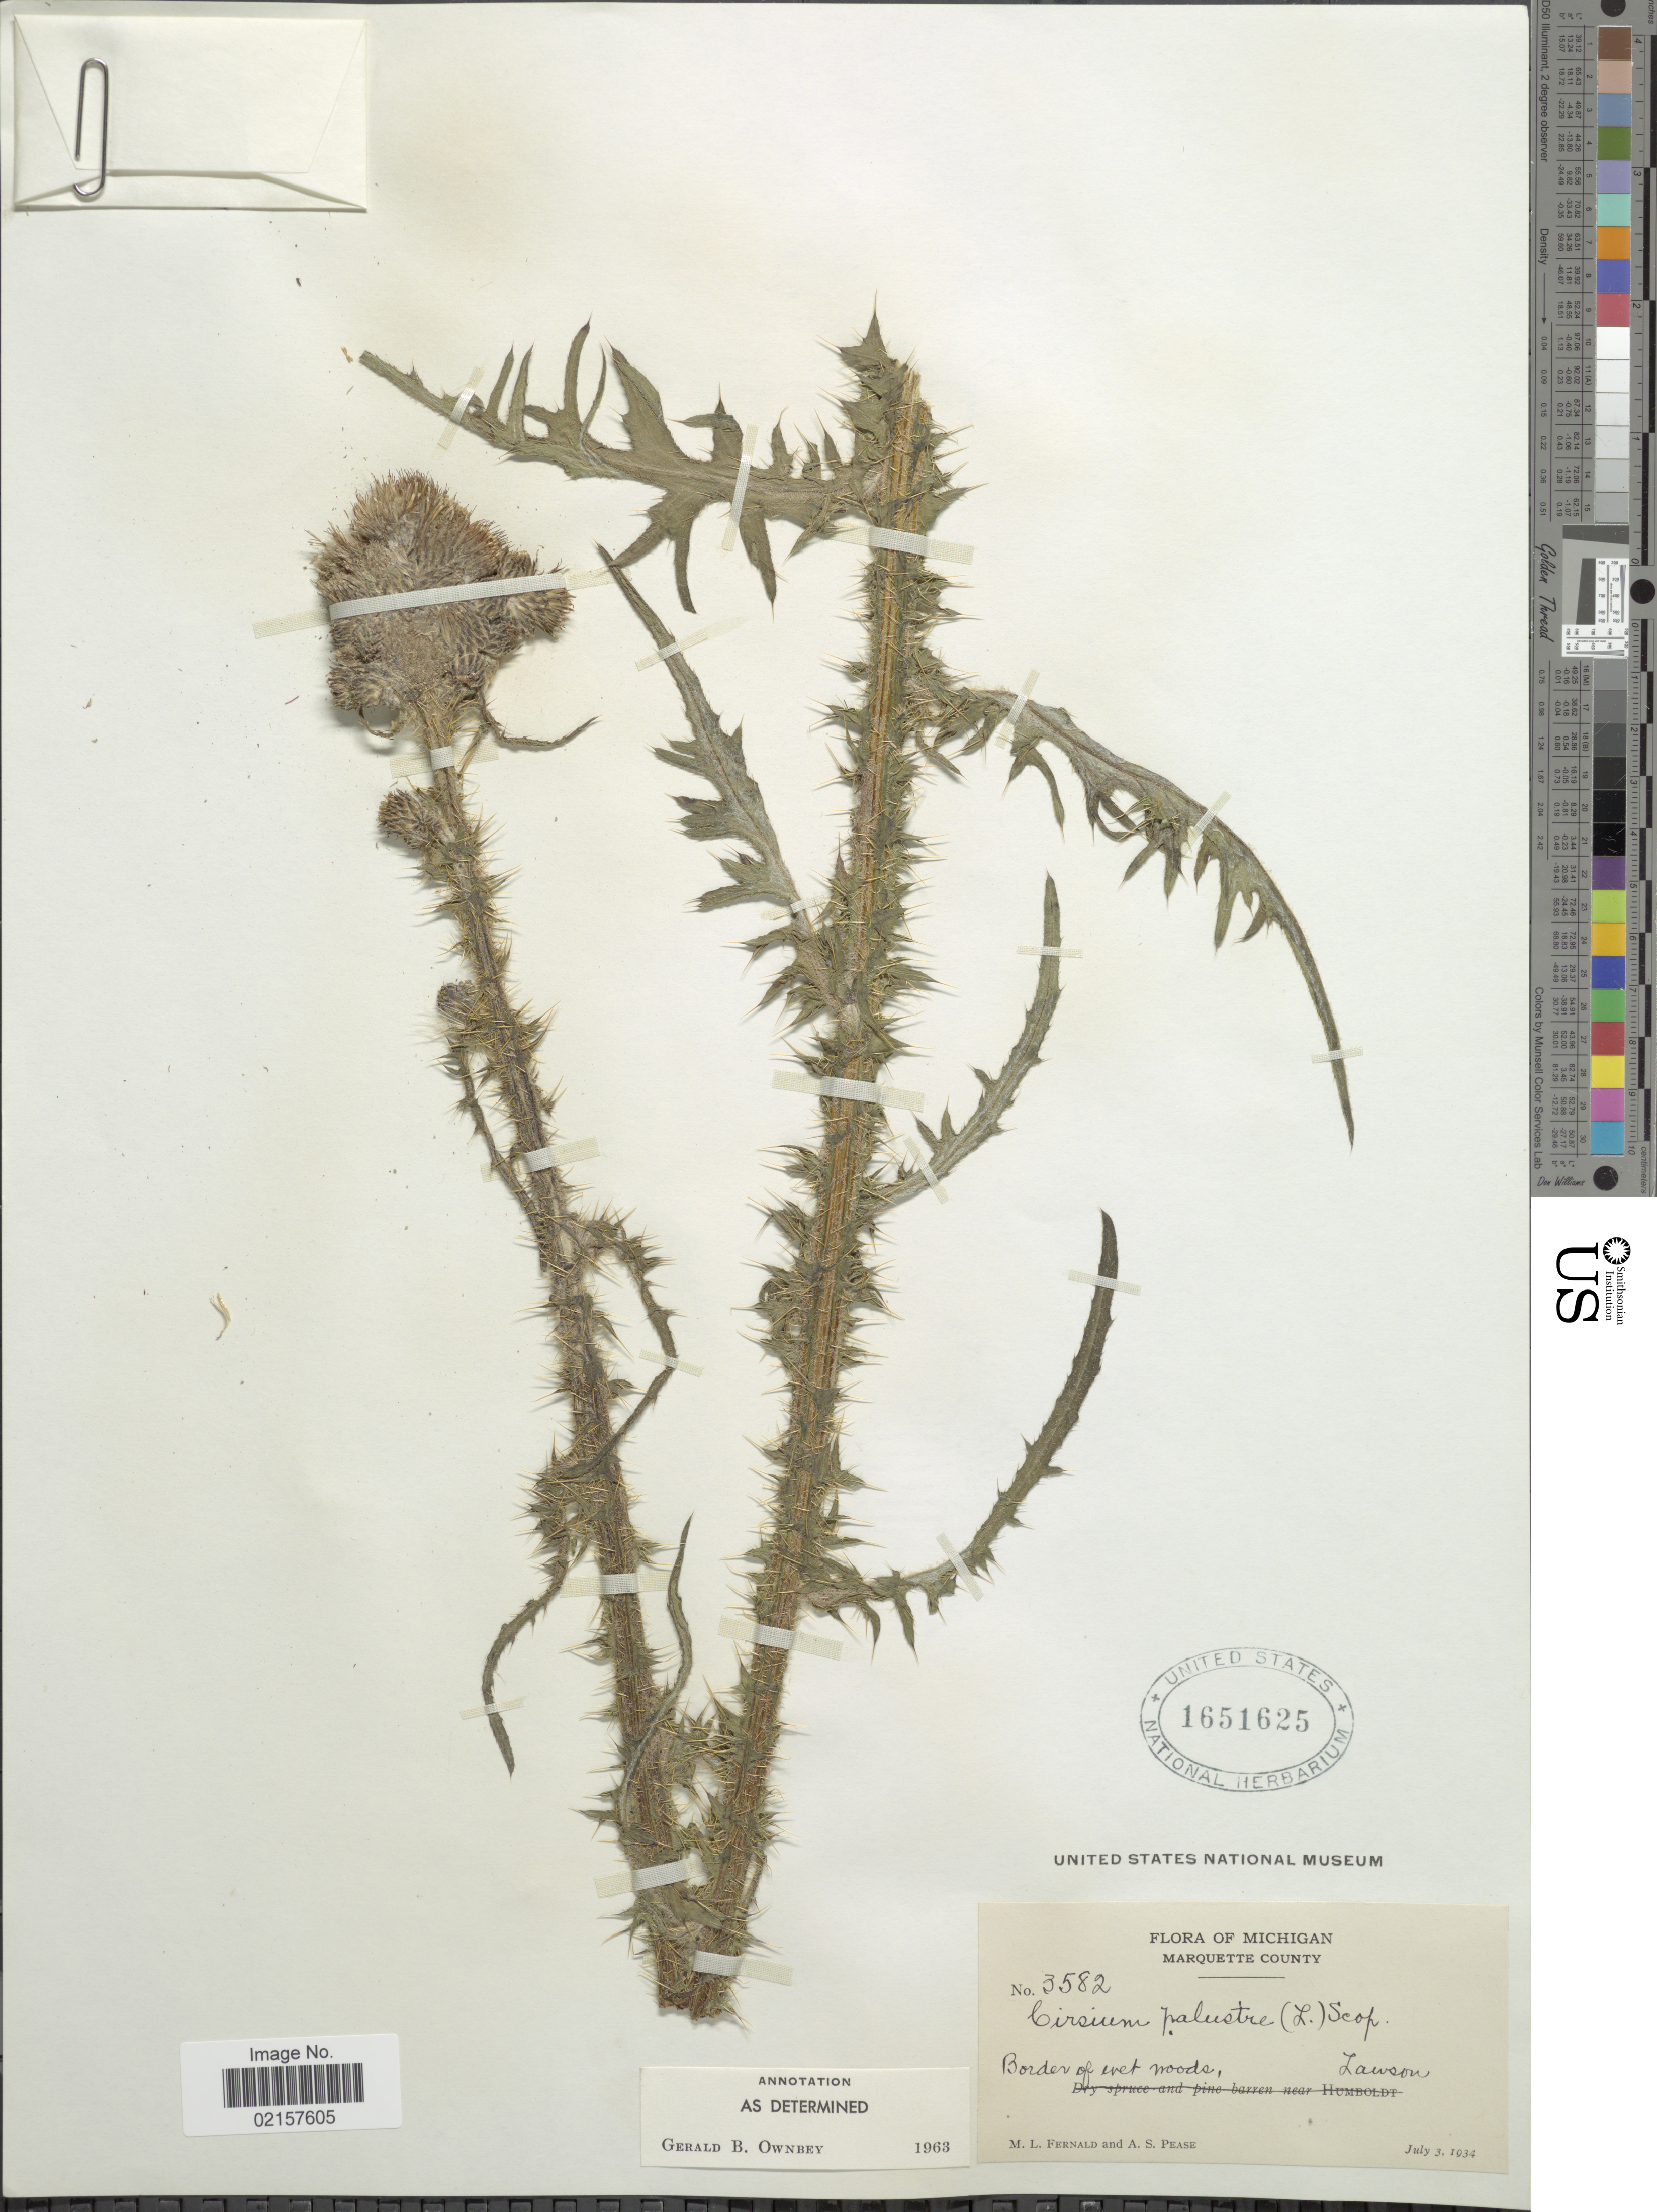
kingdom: Plantae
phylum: Tracheophyta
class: Magnoliopsida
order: Asterales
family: Asteraceae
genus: Cirsium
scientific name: Cirsium palustre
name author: (L.) Coss. ex Scop.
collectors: M. L. Fernald & A. S. Pease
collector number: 3582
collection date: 1934-07-03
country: United States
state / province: Michigan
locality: Marquette County, border of wet woods, Lawson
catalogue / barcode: US 1651625